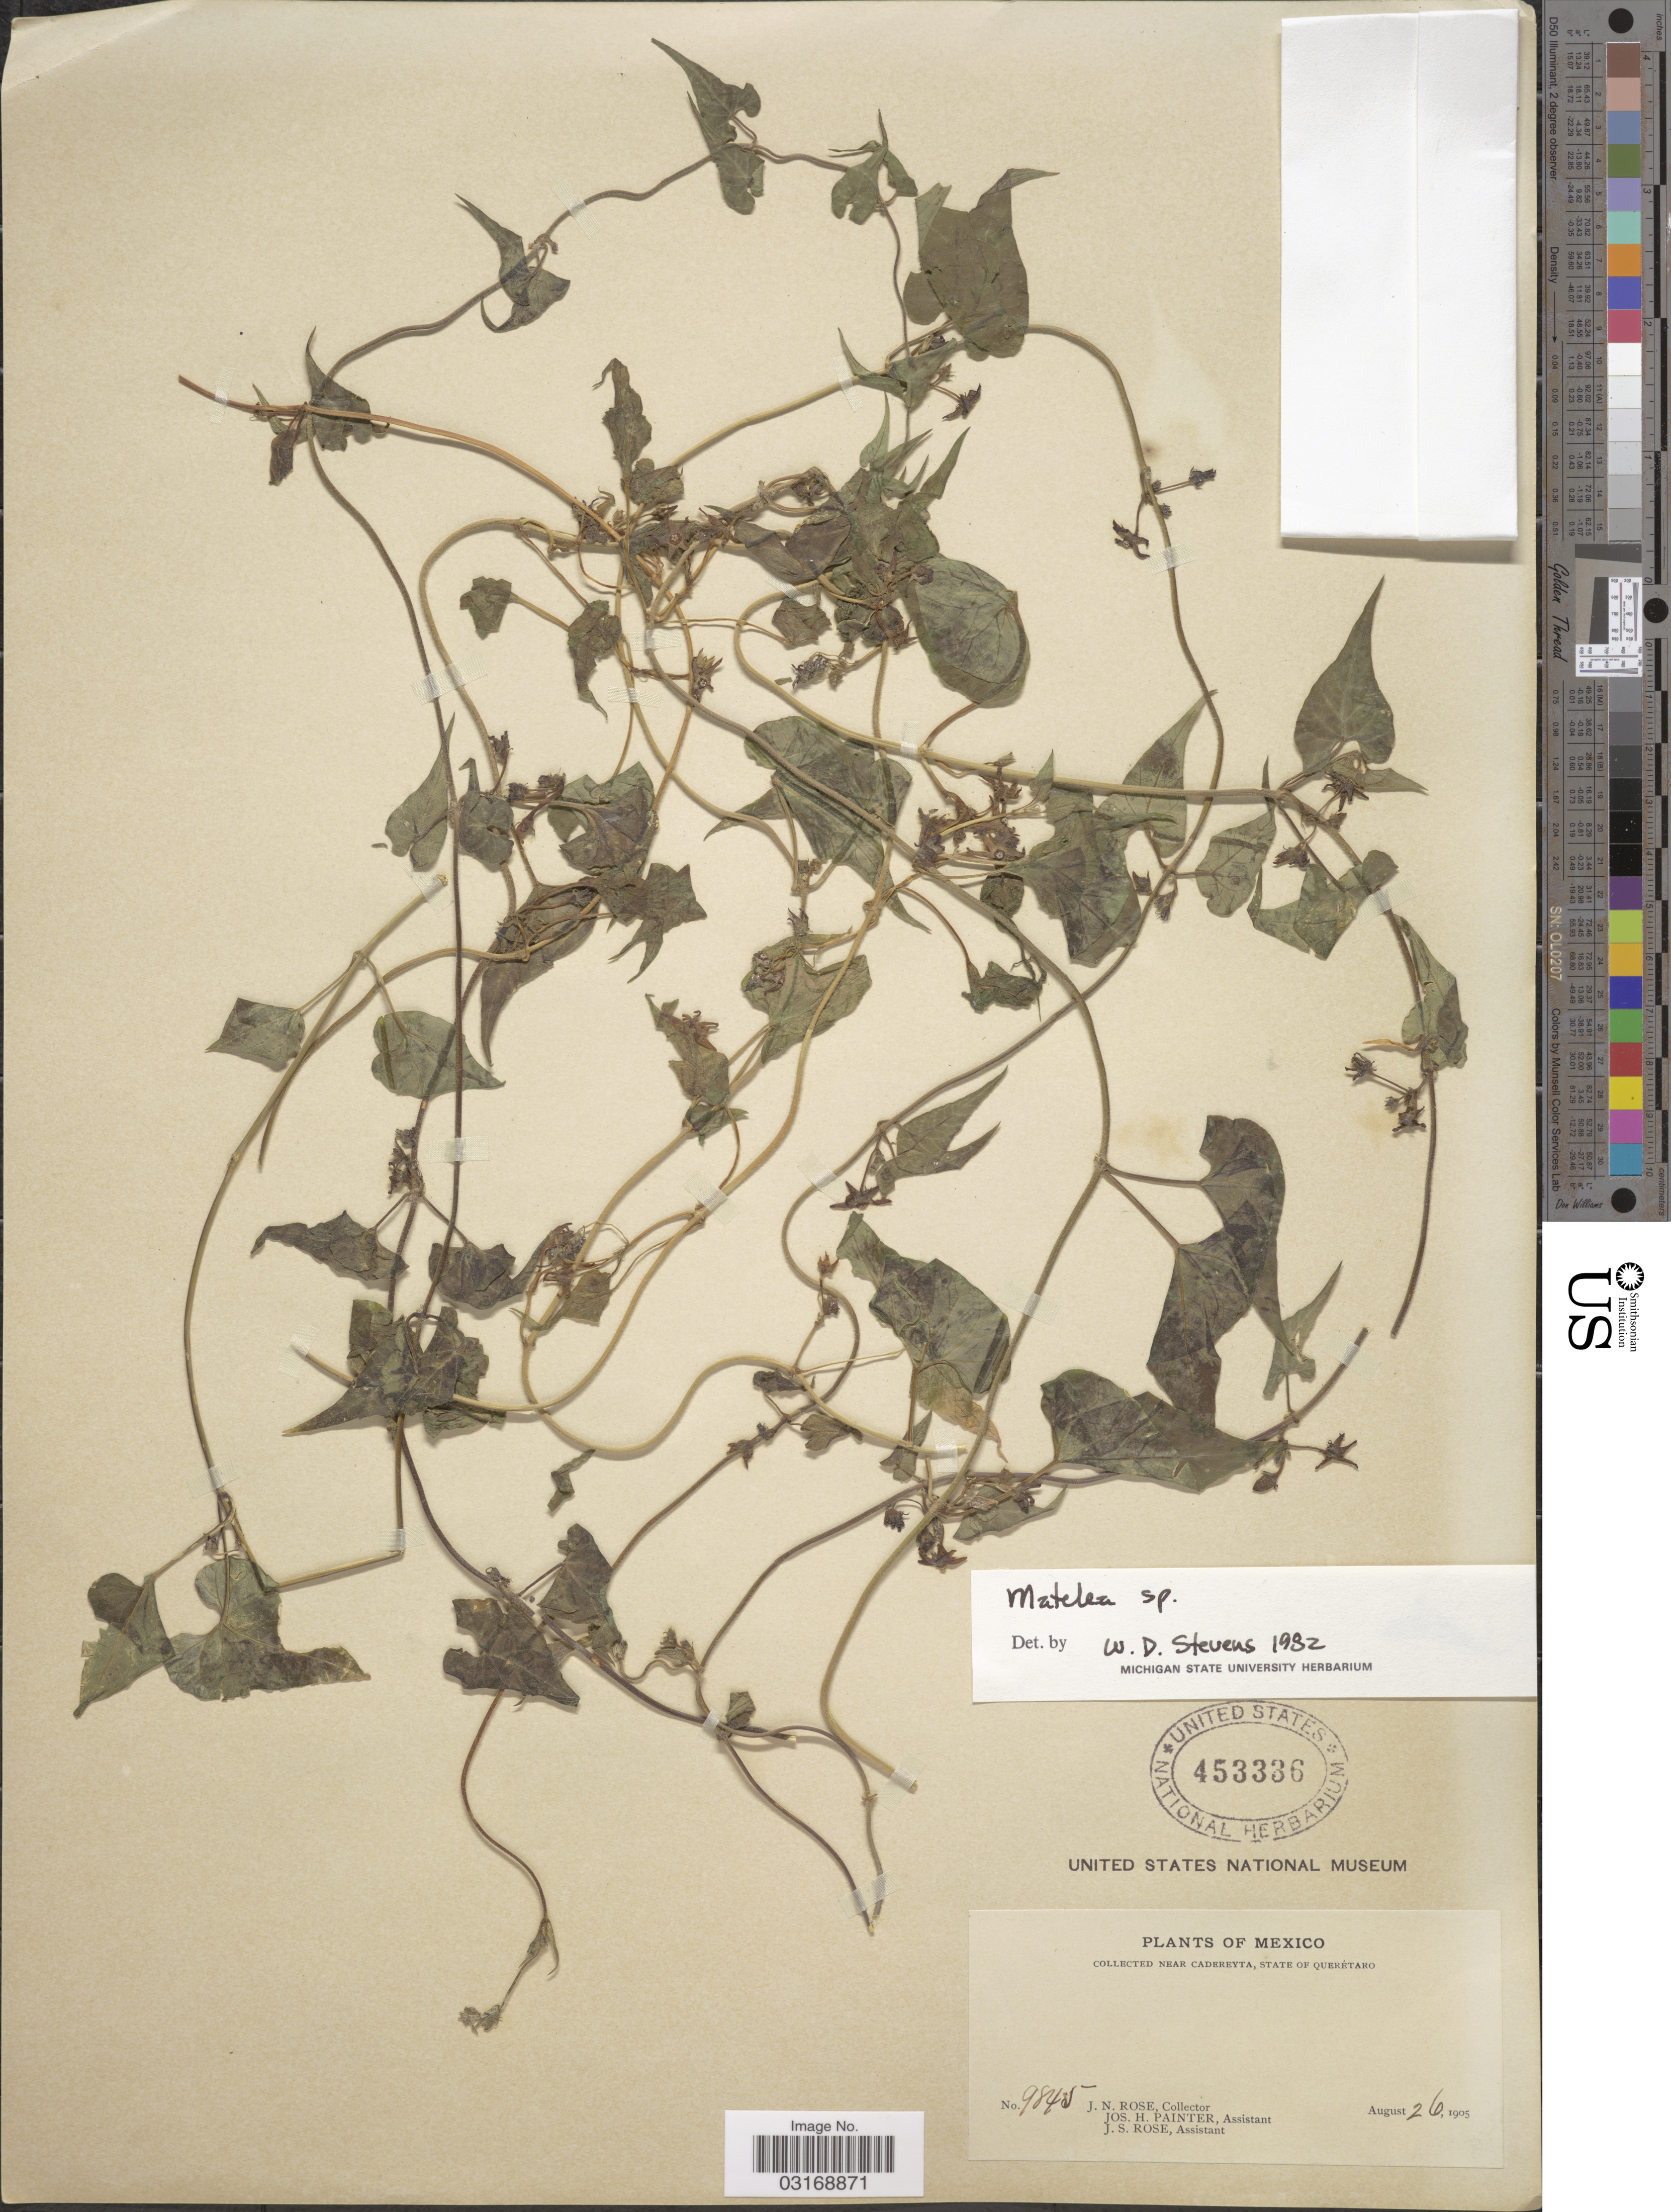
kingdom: Plantae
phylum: Tracheophyta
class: Magnoliopsida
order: Gentianales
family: Apocynaceae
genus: Matelea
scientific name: Matelea sp.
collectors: J. N. Rose, J. H. Painter & J. S. Rose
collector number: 9845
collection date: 1905-08-26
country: Mexico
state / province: Querétaro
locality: Collected near Cadereyta.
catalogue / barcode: US 453336